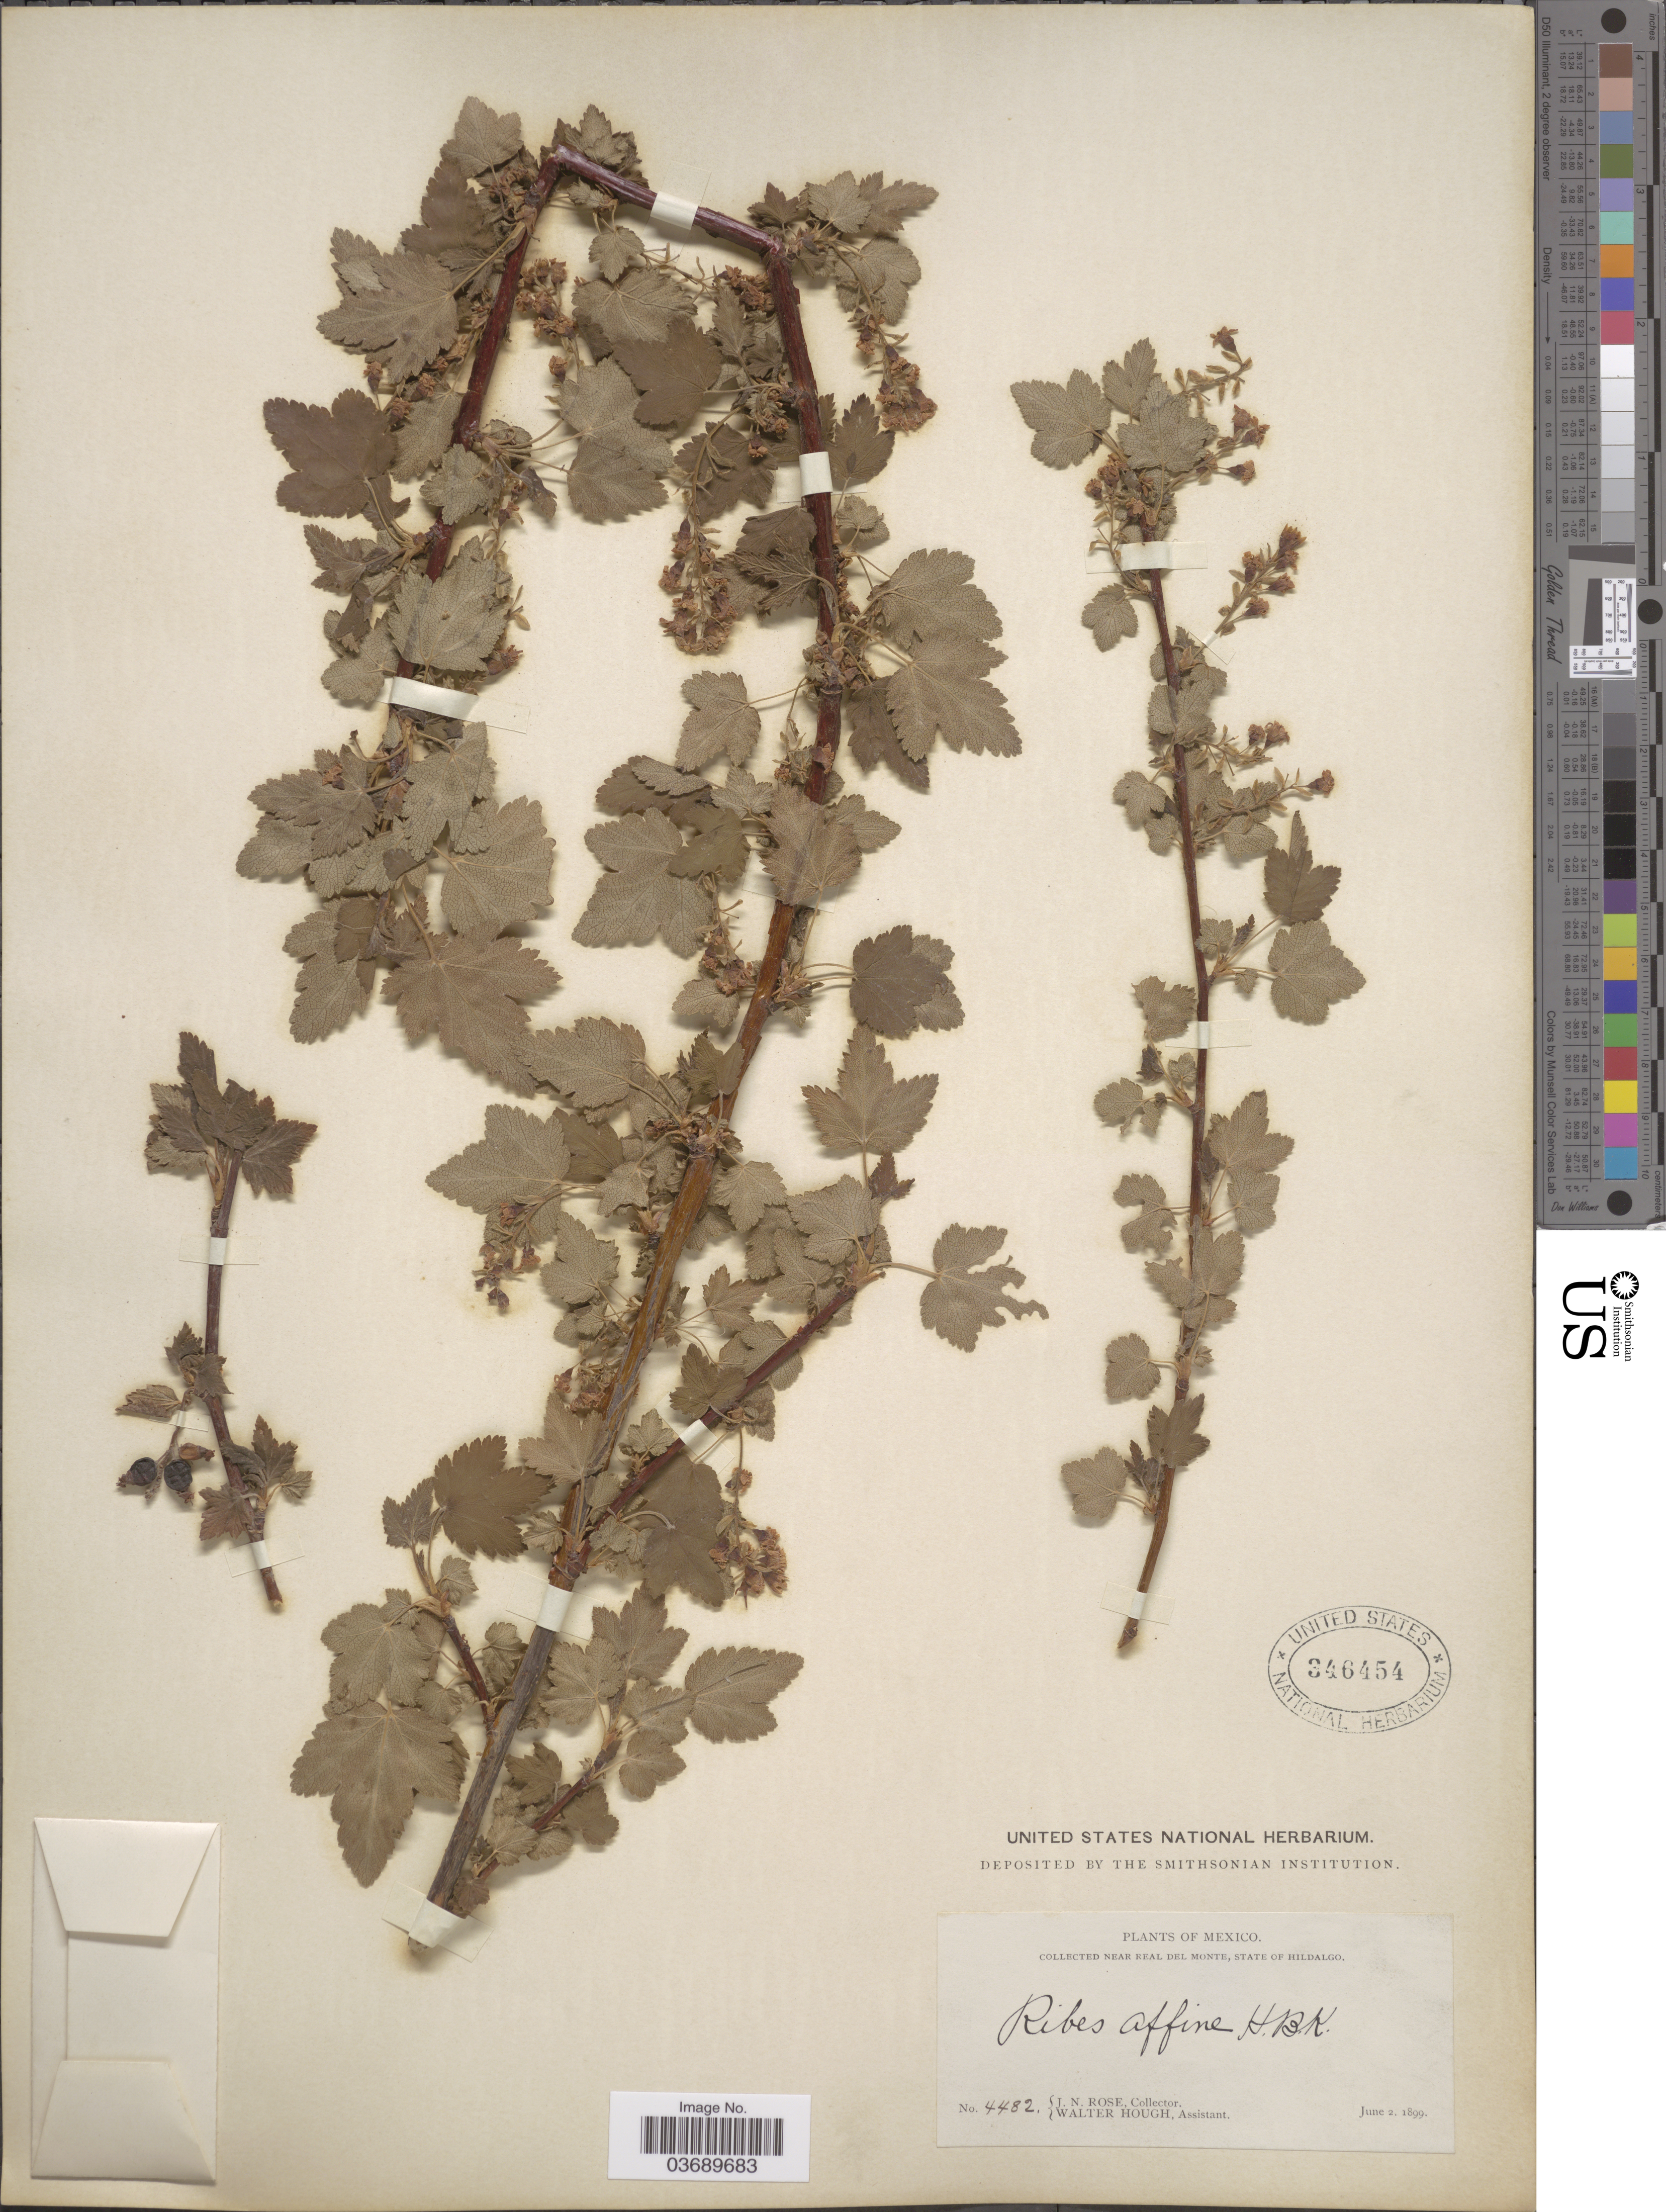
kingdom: Plantae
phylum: Tracheophyta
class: Magnoliopsida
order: Saxifragales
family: Grossulariaceae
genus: Ribes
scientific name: Ribes affine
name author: Kunth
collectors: J. N. Rose & W. Hough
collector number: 4482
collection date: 1899-06-02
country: Mexico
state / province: Hidalgo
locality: Near Real Del Monte, State of Hidalgo.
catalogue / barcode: US 346454